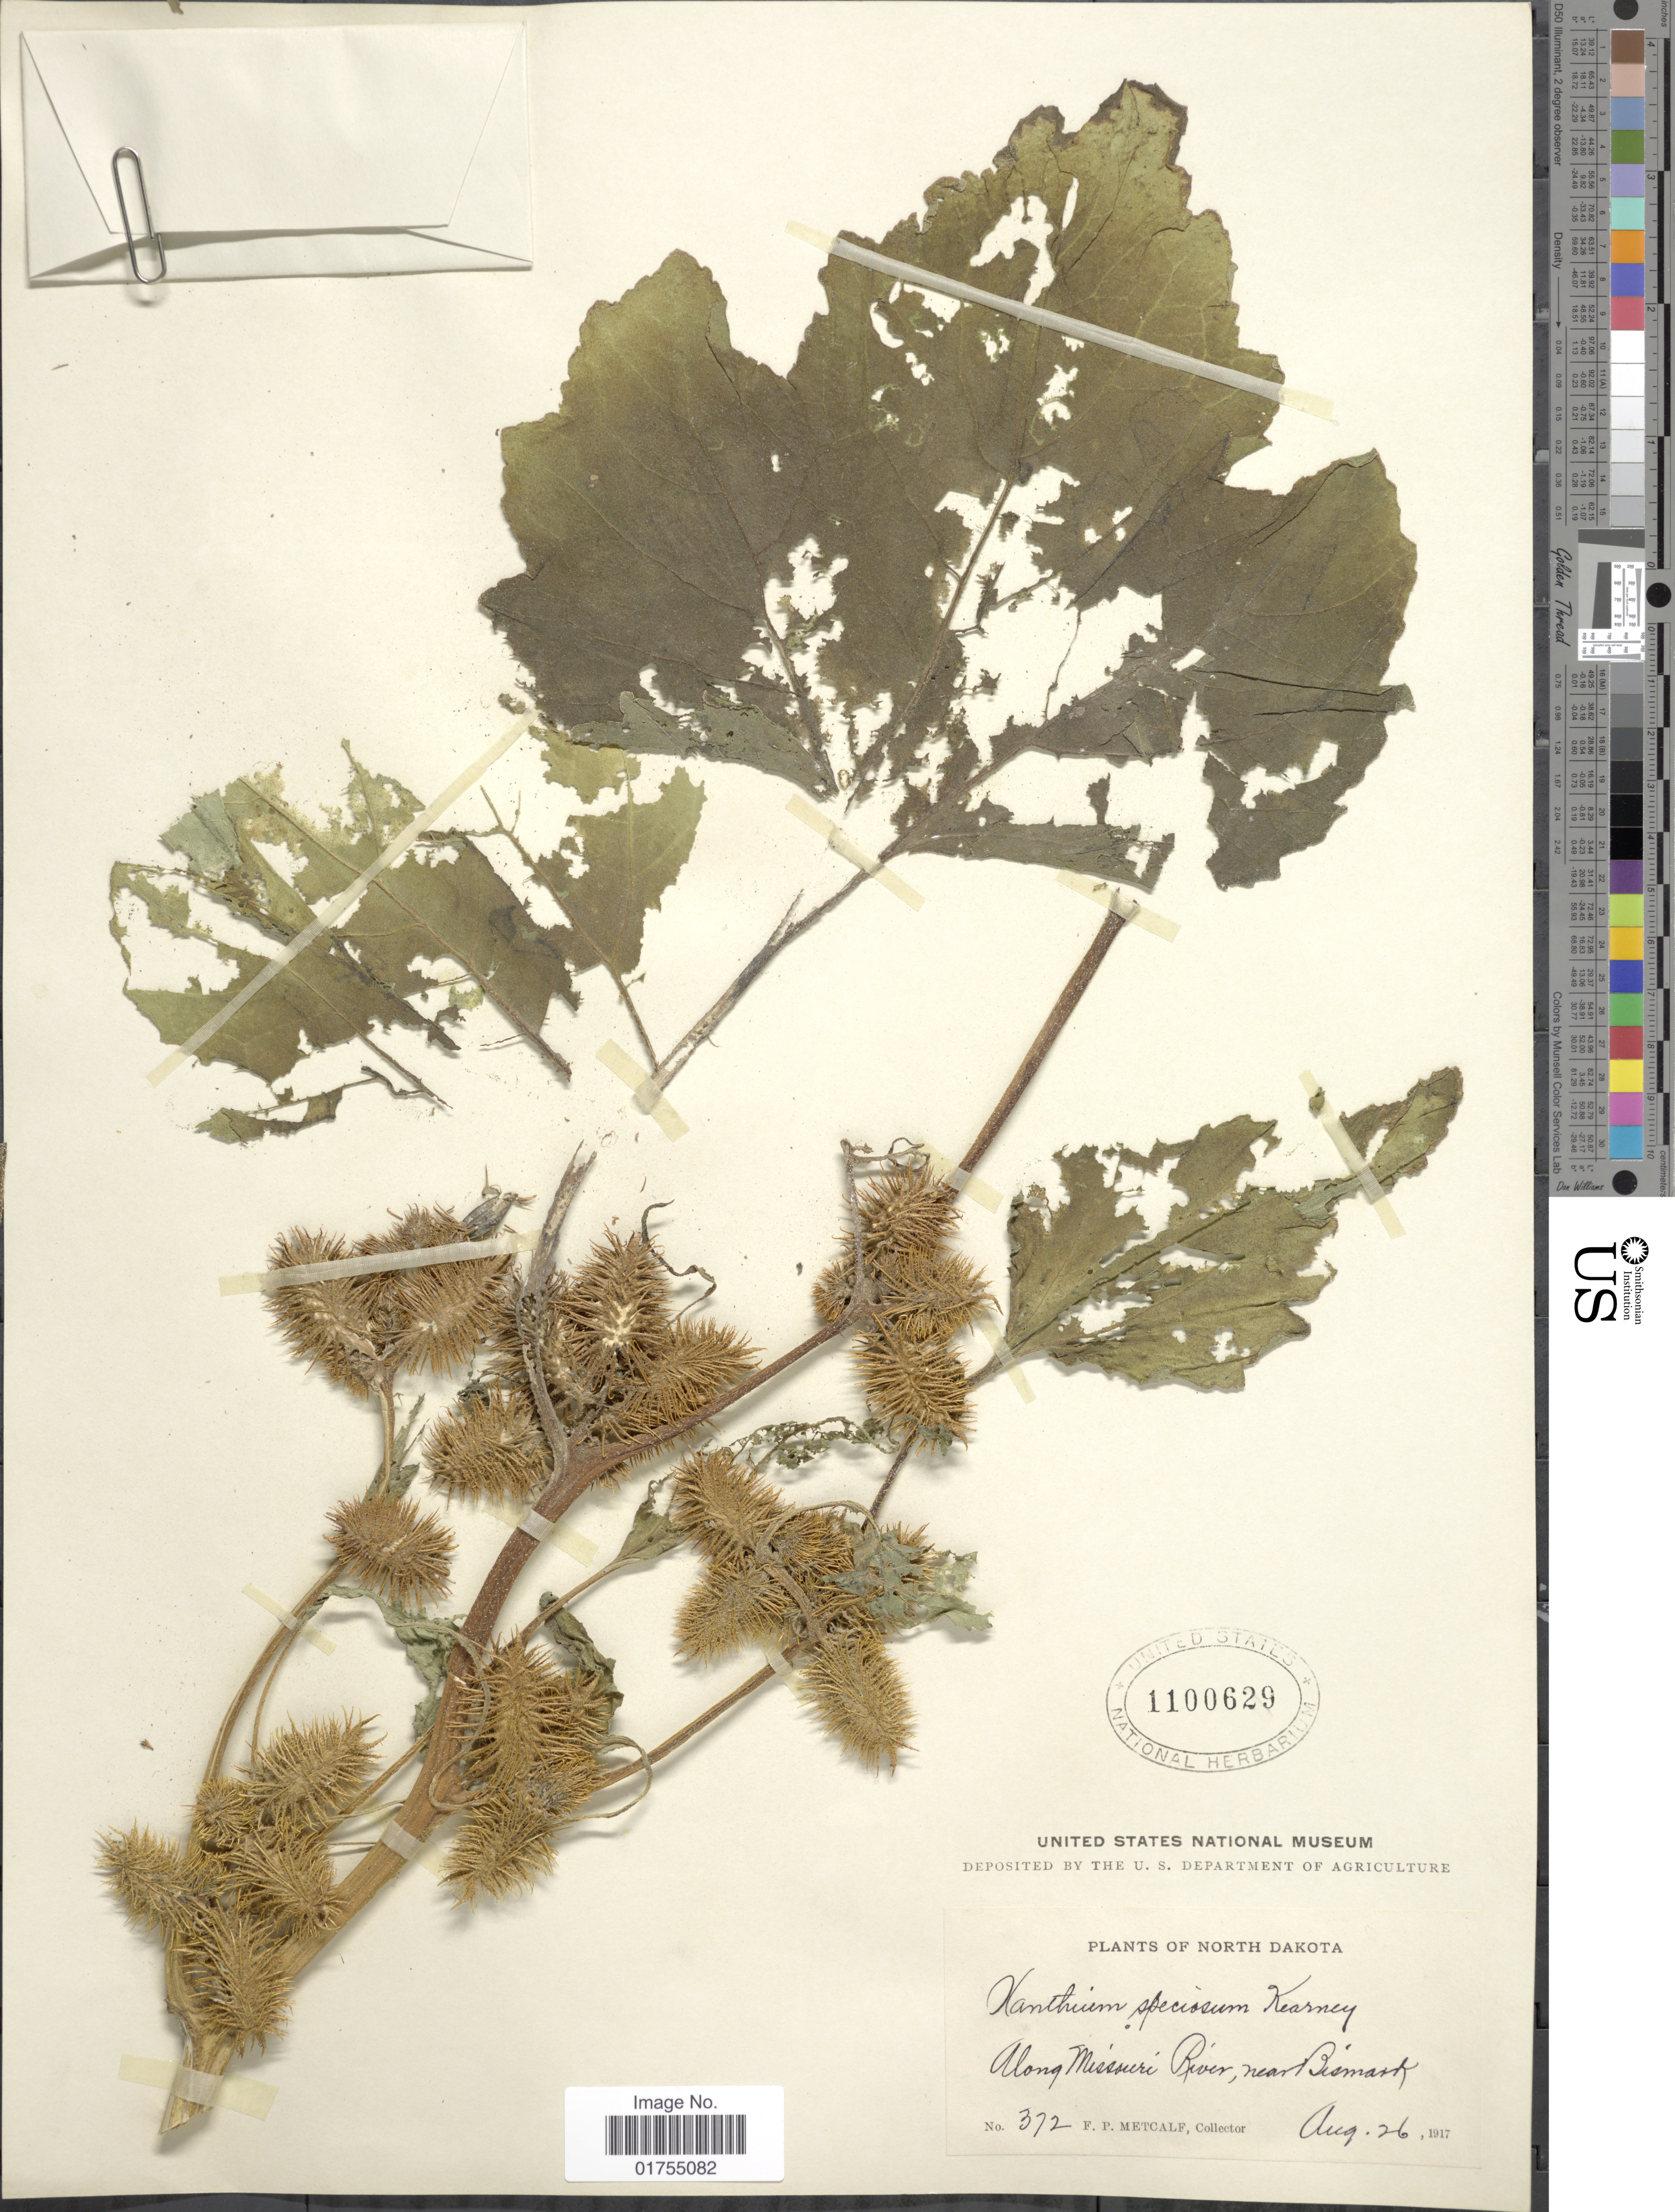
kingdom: Plantae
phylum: Tracheophyta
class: Magnoliopsida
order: Asterales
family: Asteraceae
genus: Xanthium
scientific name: Xanthium speciosum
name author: Kearney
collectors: F. Metcalf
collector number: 372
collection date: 1917-08-26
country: United States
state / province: North Dakota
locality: Along Misourie River, near Bismark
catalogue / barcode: US 1100629